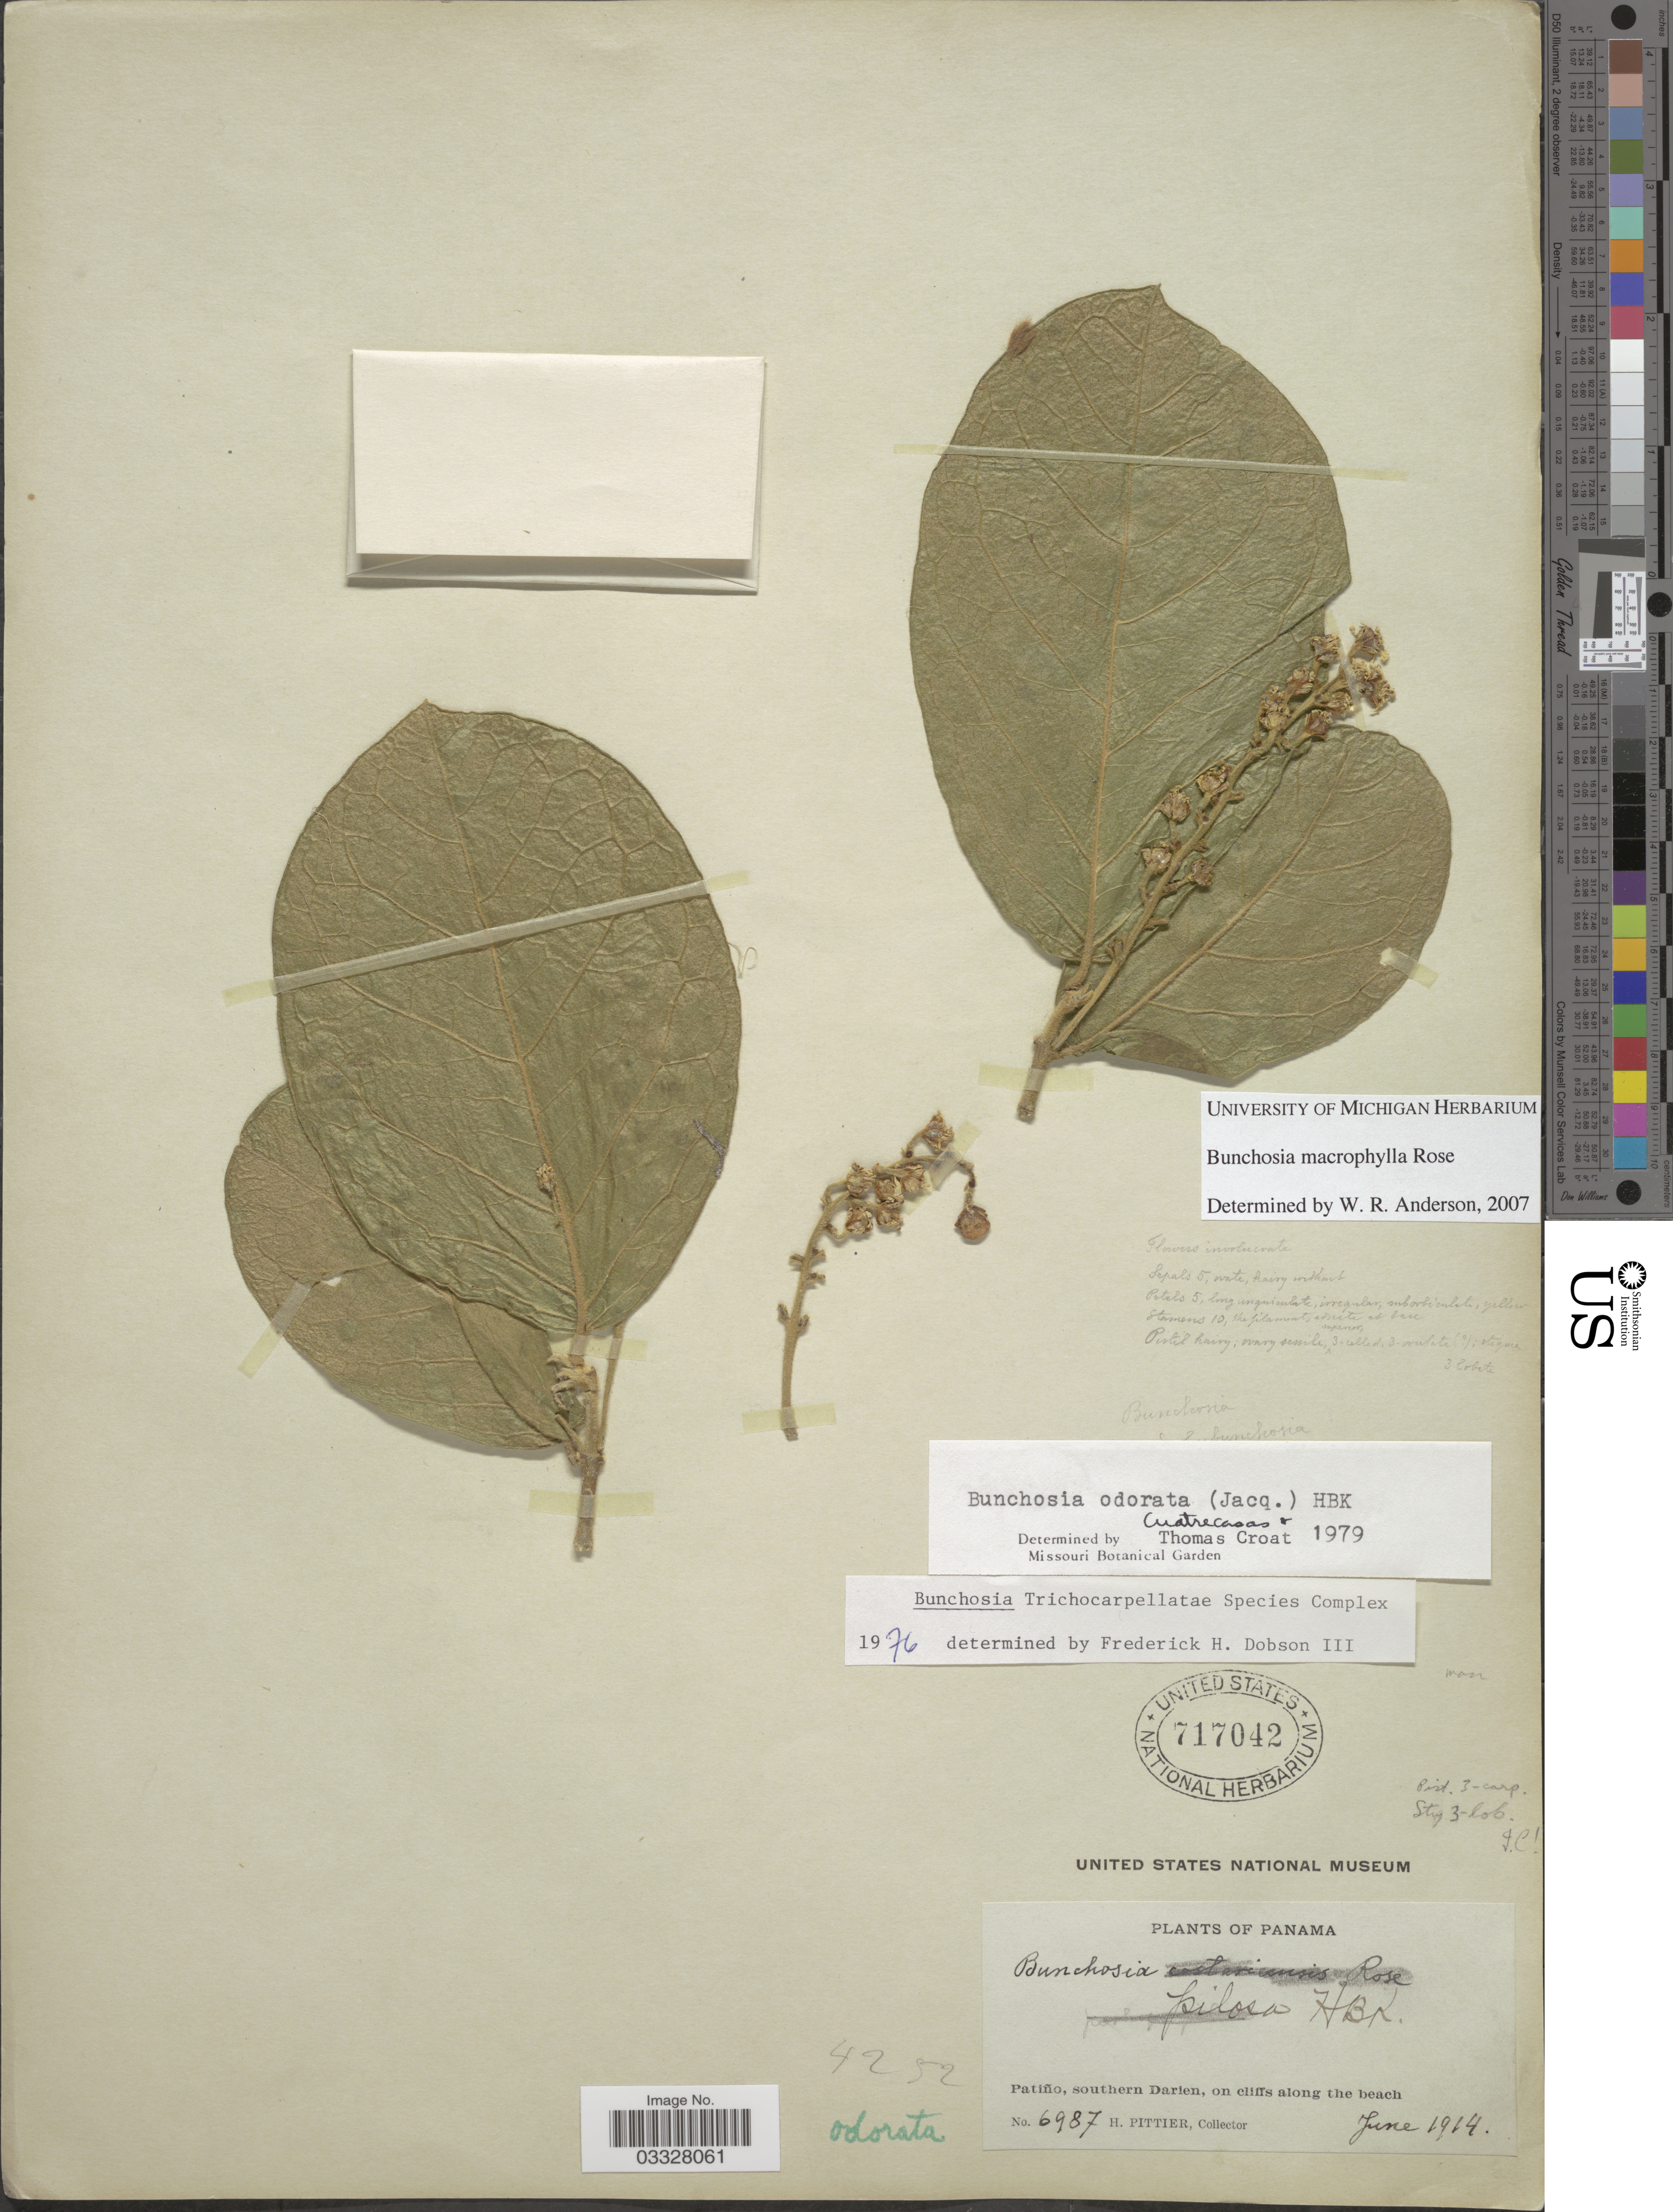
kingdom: Plantae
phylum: Tracheophyta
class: Magnoliopsida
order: Malpighiales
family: Malpighiaceae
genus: Bunchosia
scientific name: Bunchosia macrophylla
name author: Rose ex Donn. Sm. in Pittier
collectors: H. F. Pittier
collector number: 6987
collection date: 1914-06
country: Panama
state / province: Darién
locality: Patiño, southern Darien, on cliffs along the beach.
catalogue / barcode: US 717042